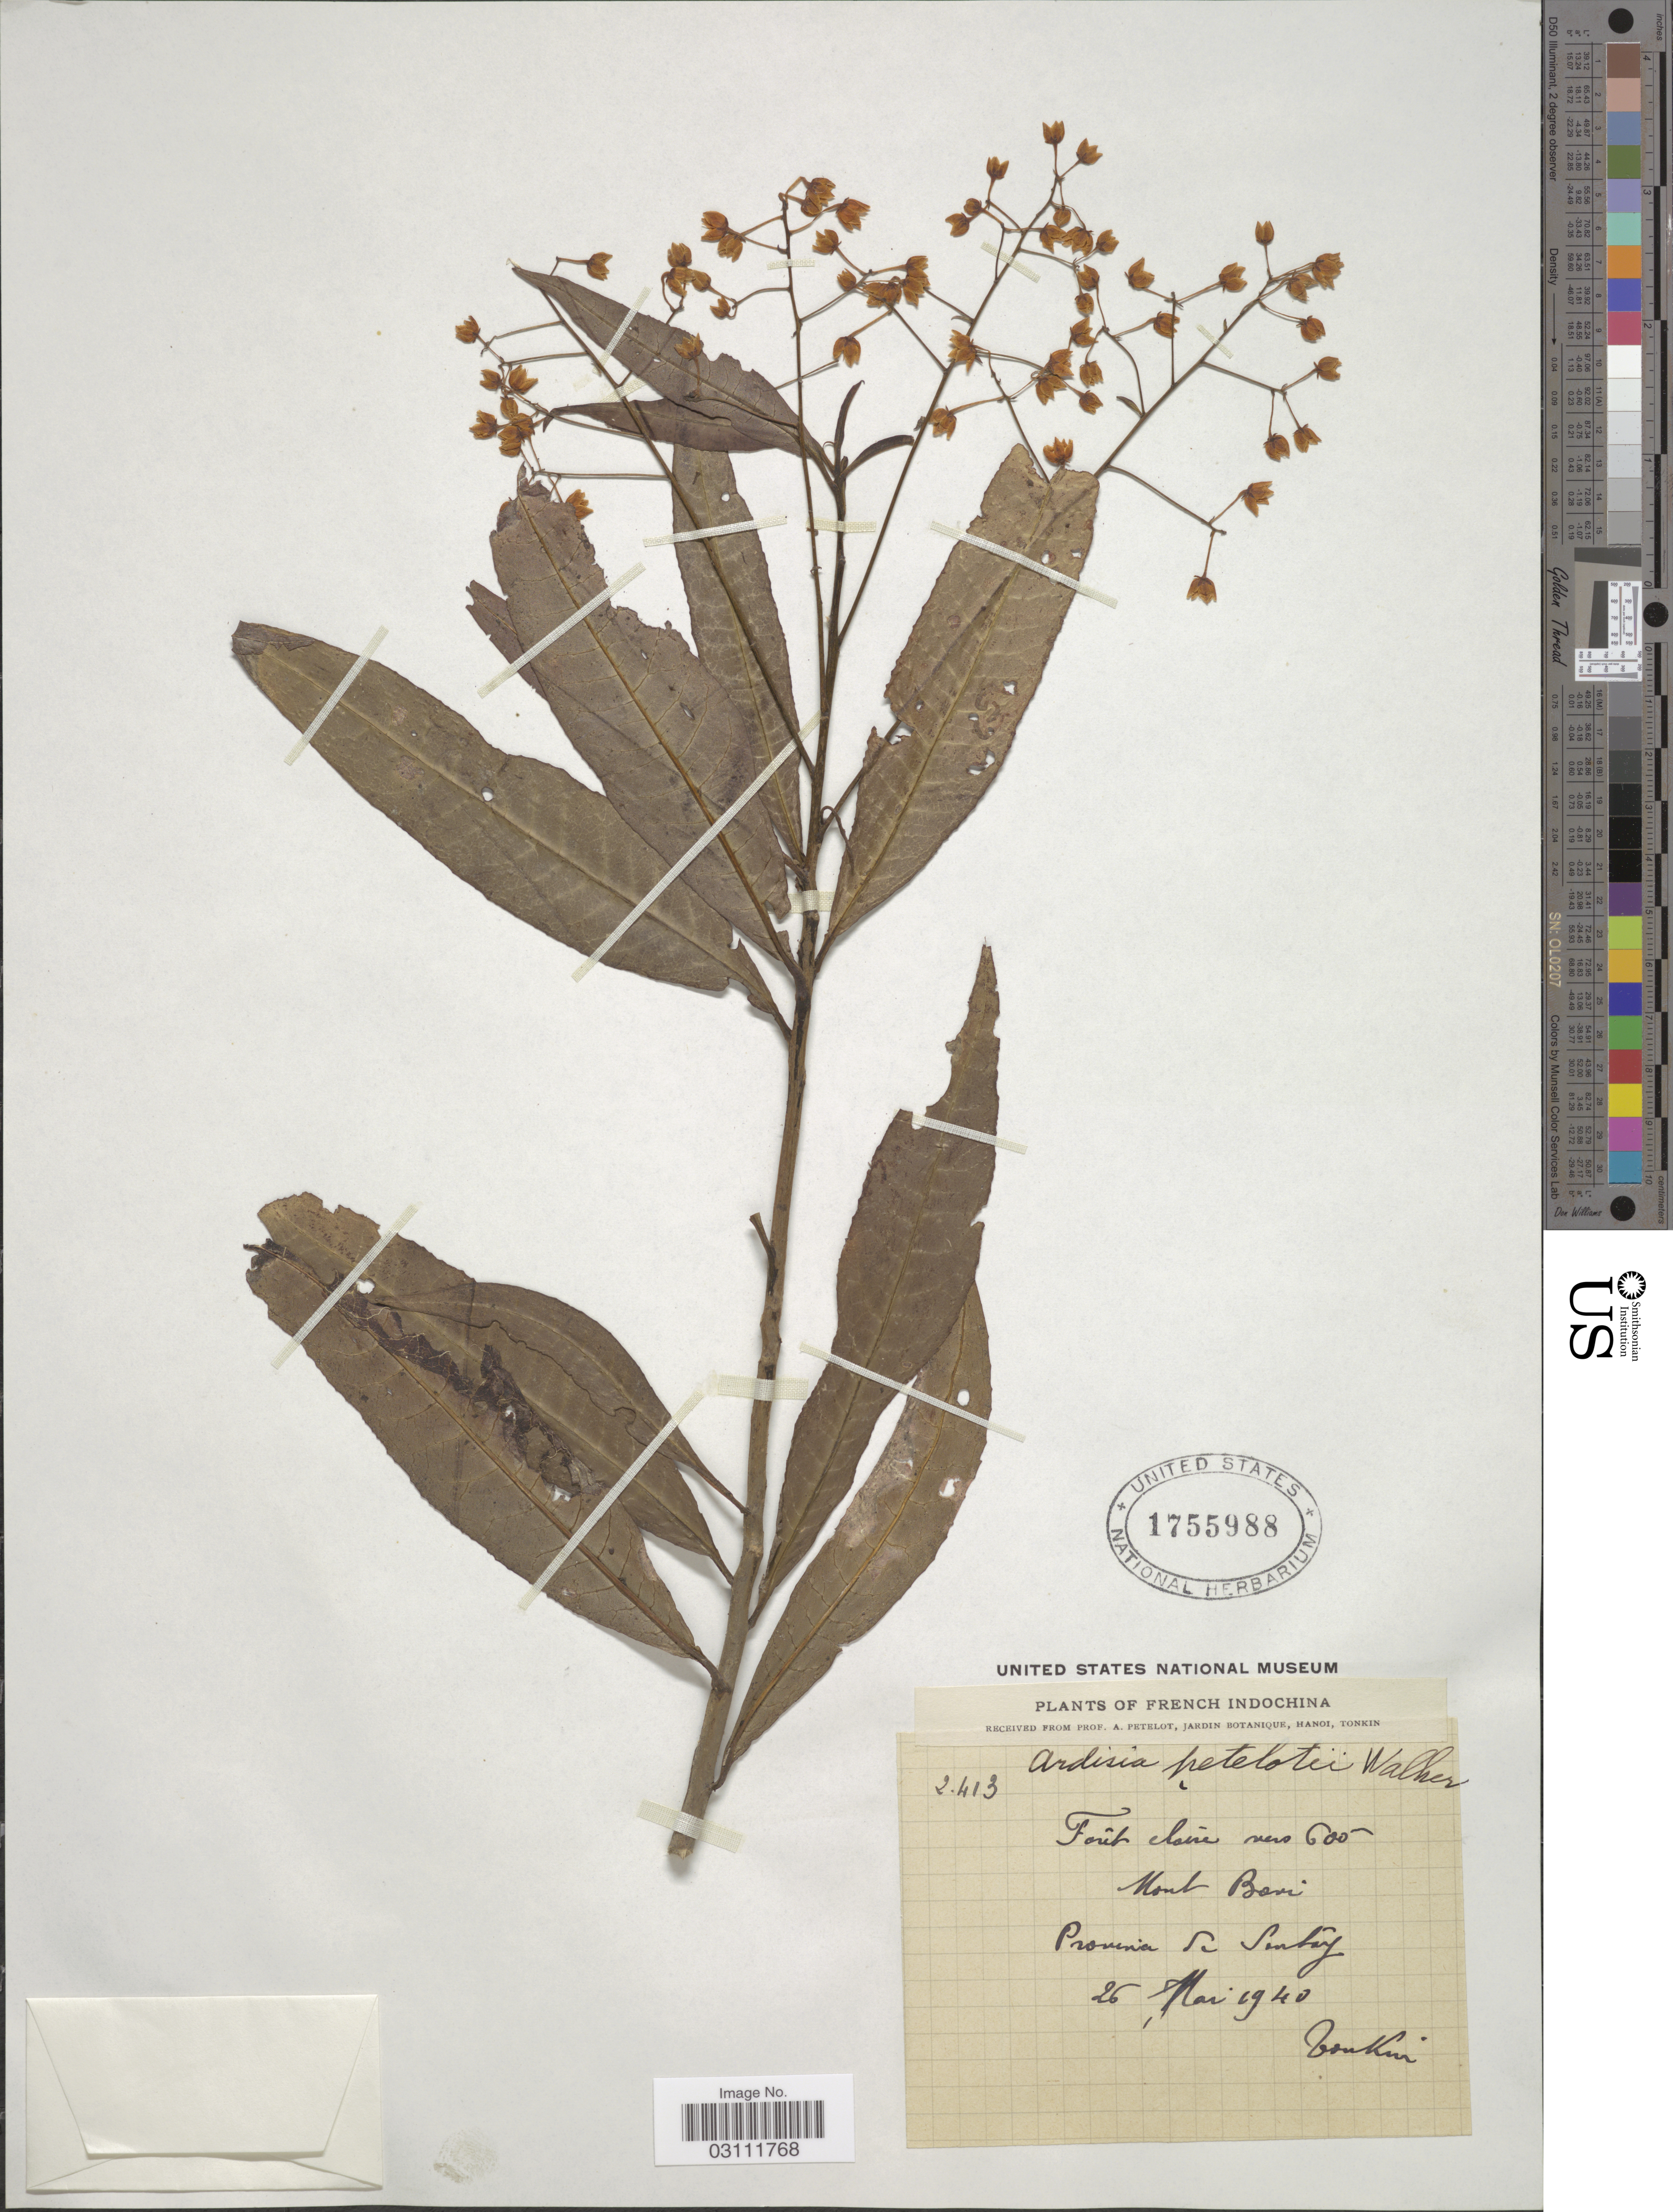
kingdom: Plantae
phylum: Tracheophyta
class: Magnoliopsida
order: Ericales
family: Primulaceae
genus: Ardisia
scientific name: Ardisia petelotii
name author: E. Walker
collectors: A. Petelot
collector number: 2413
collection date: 1940-05-20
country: Vietnam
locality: Mont Bavi, Provincia de Sontoy.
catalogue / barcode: US 1755988